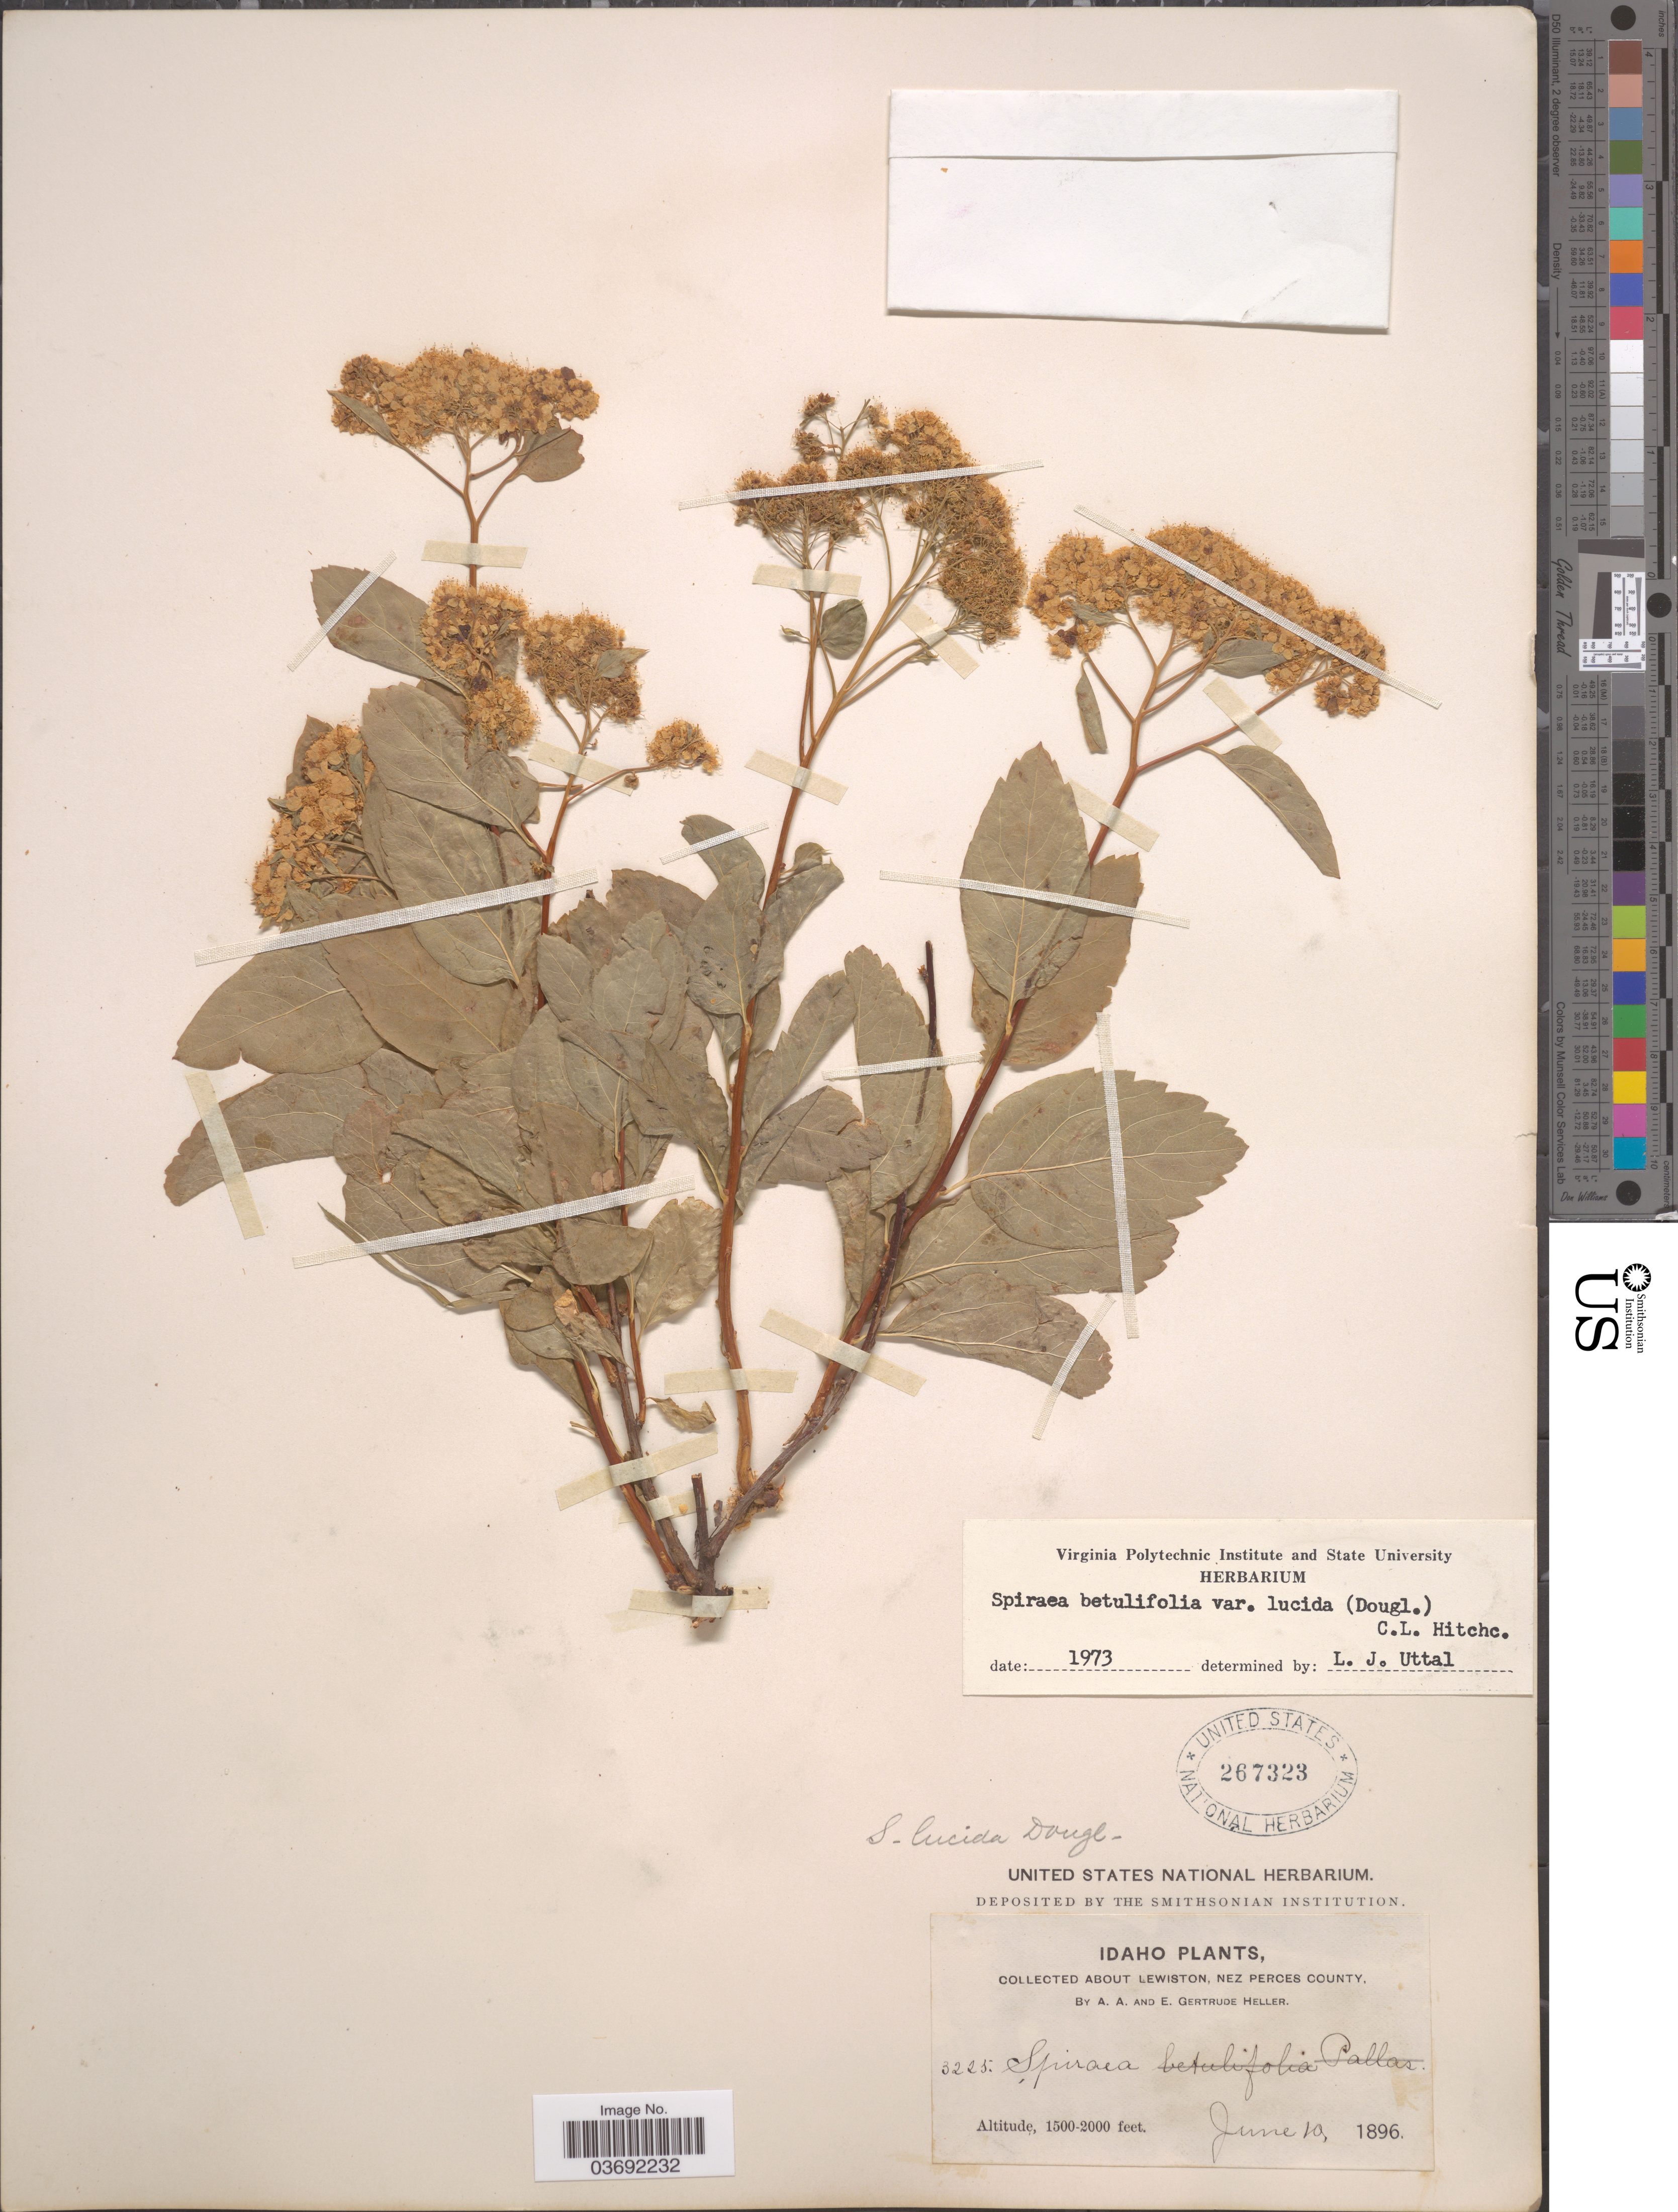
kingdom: Plantae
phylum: Tracheophyta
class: Magnoliopsida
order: Rosales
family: Rosaceae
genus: Spiraea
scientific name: Spiraea betulifolia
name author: Pall.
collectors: A. A. Heller & E. G. Heller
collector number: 3225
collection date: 1896-06-10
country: United States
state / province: Idaho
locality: About Lewiston, Nez Perces County.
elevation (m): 457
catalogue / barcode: US 267323